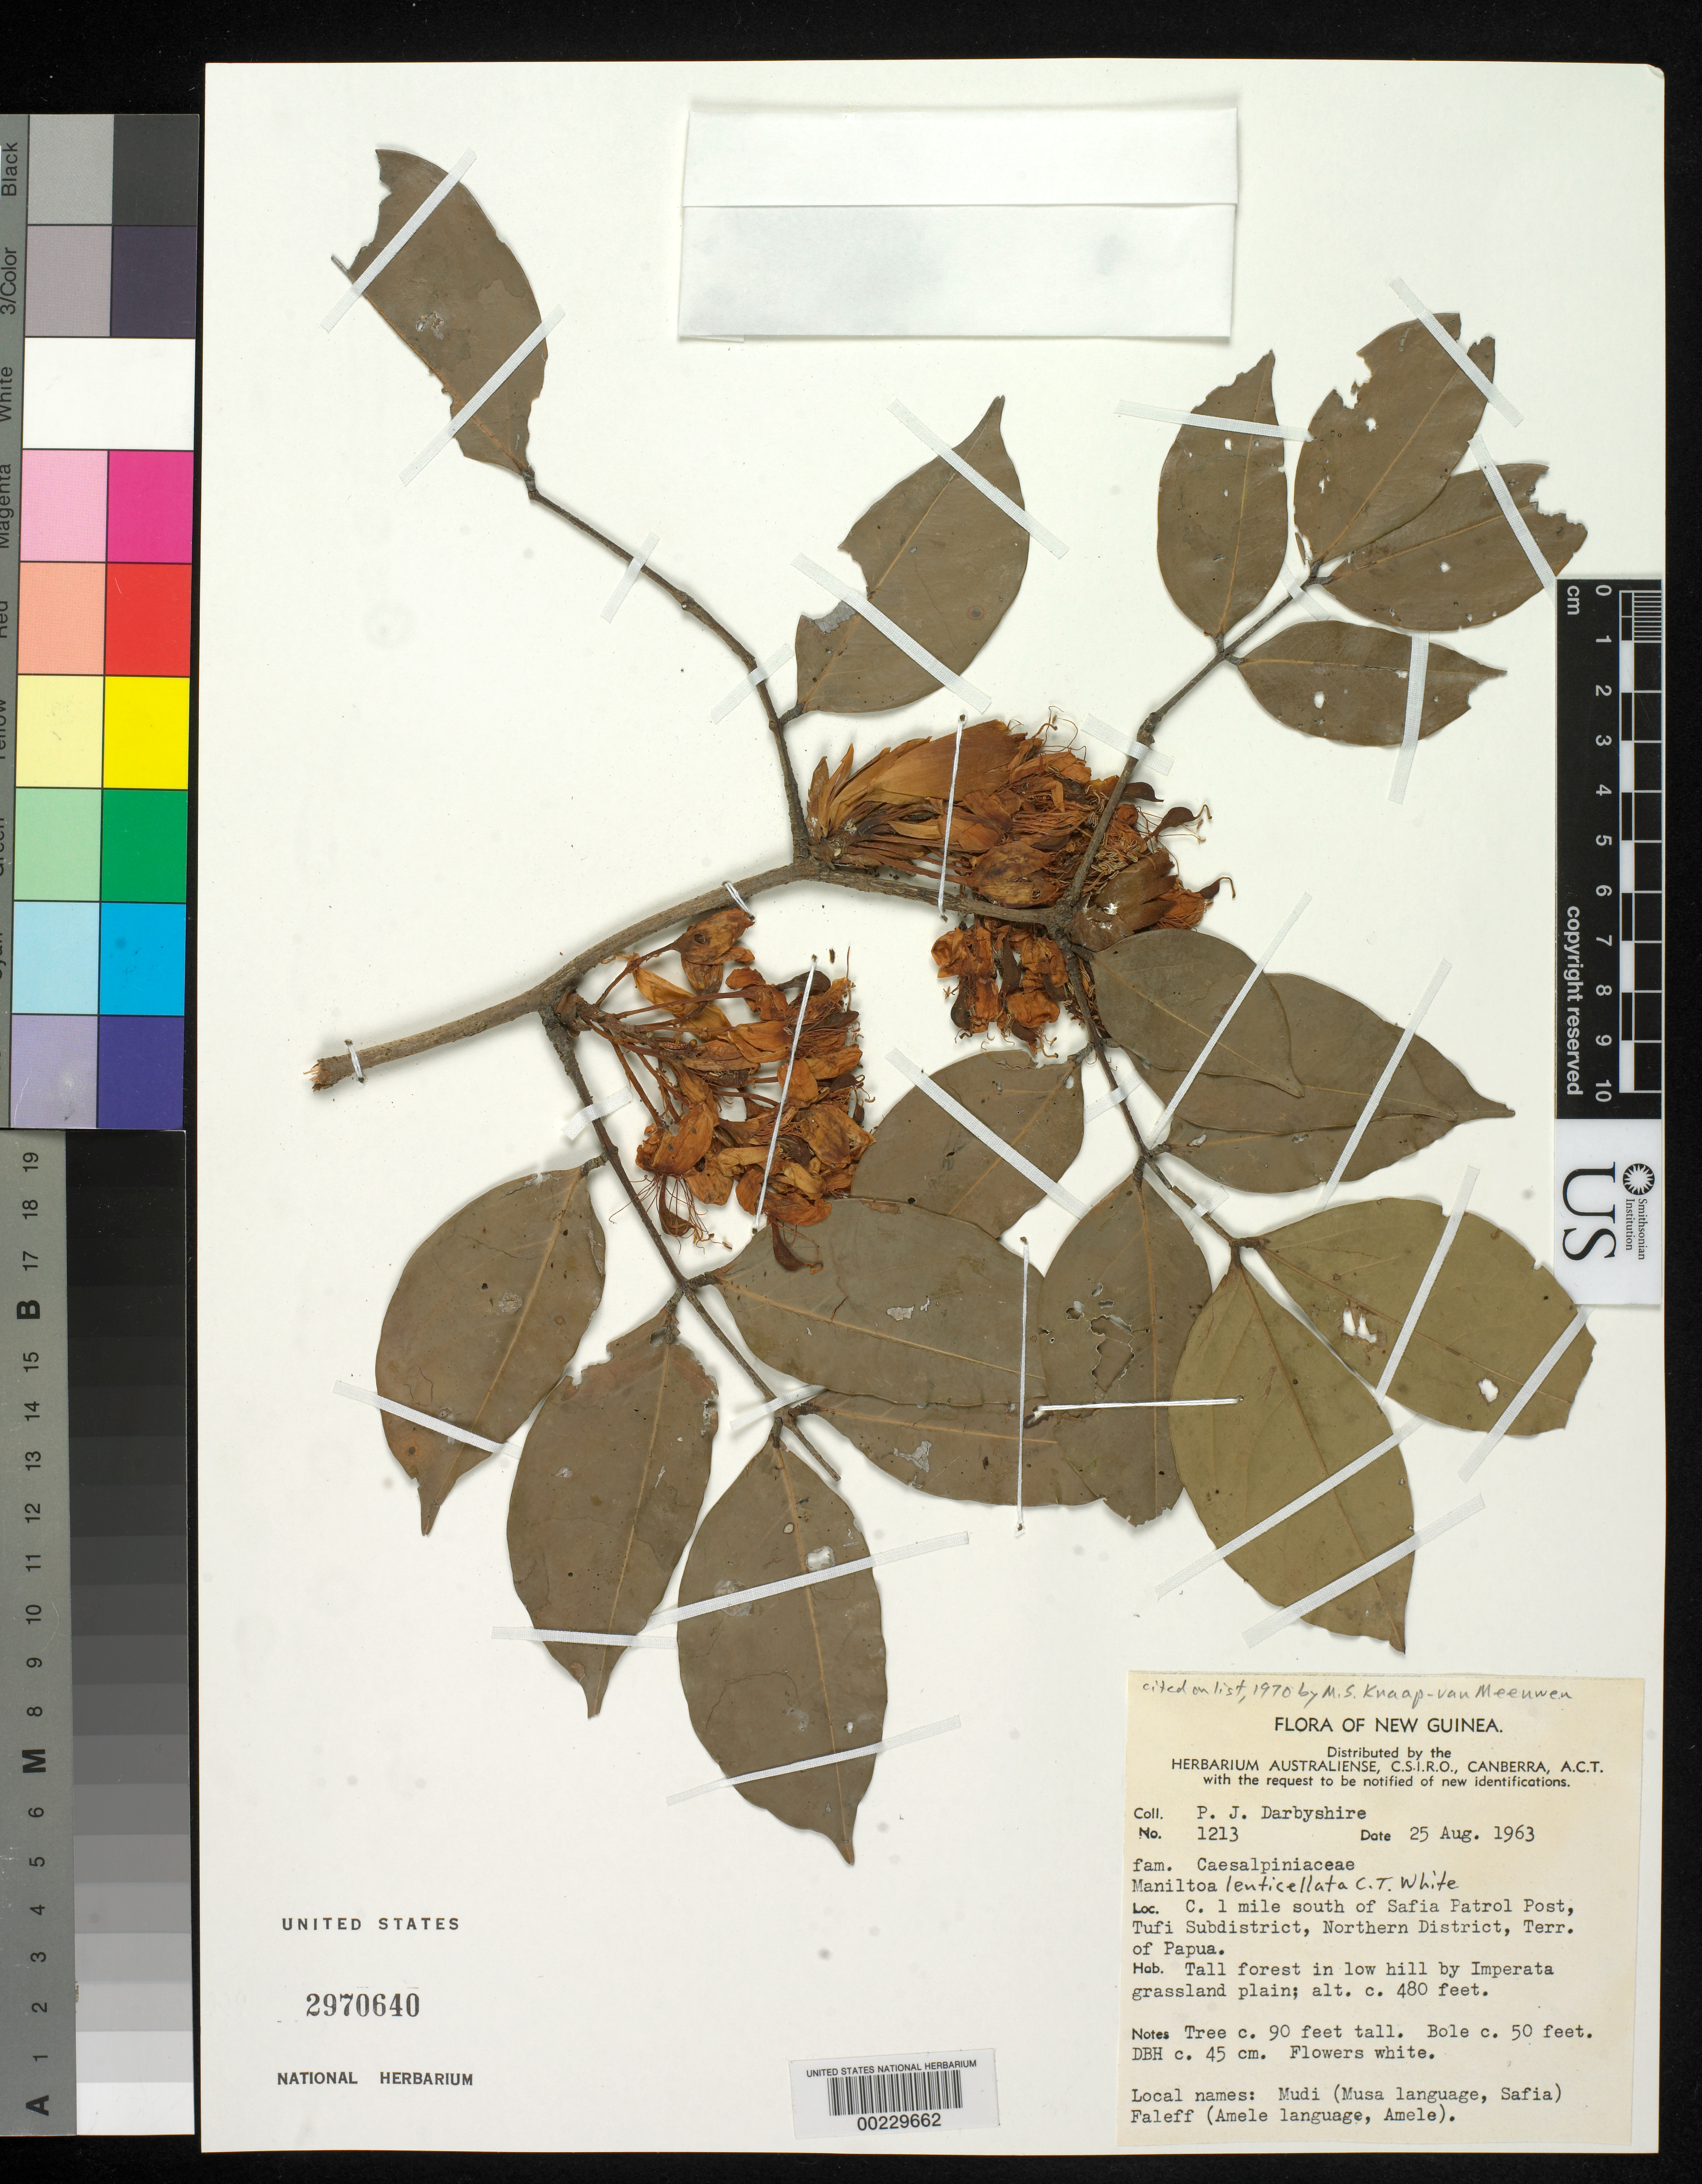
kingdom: Plantae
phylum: Tracheophyta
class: Magnoliopsida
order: Fabales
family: Fabaceae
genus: Maniltoa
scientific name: Maniltoa lenticellata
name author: C.T. White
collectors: P. Darbyshire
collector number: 1213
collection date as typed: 25 Aug 1963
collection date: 1963-08-25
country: Papua New Guinea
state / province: Northern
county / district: Tufi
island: New Guinea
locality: Ca 1 mi s of safia patrol post; tufi subdist.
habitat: Tall forest in low hill by imperata grassland plain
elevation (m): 146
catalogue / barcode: US 2970640